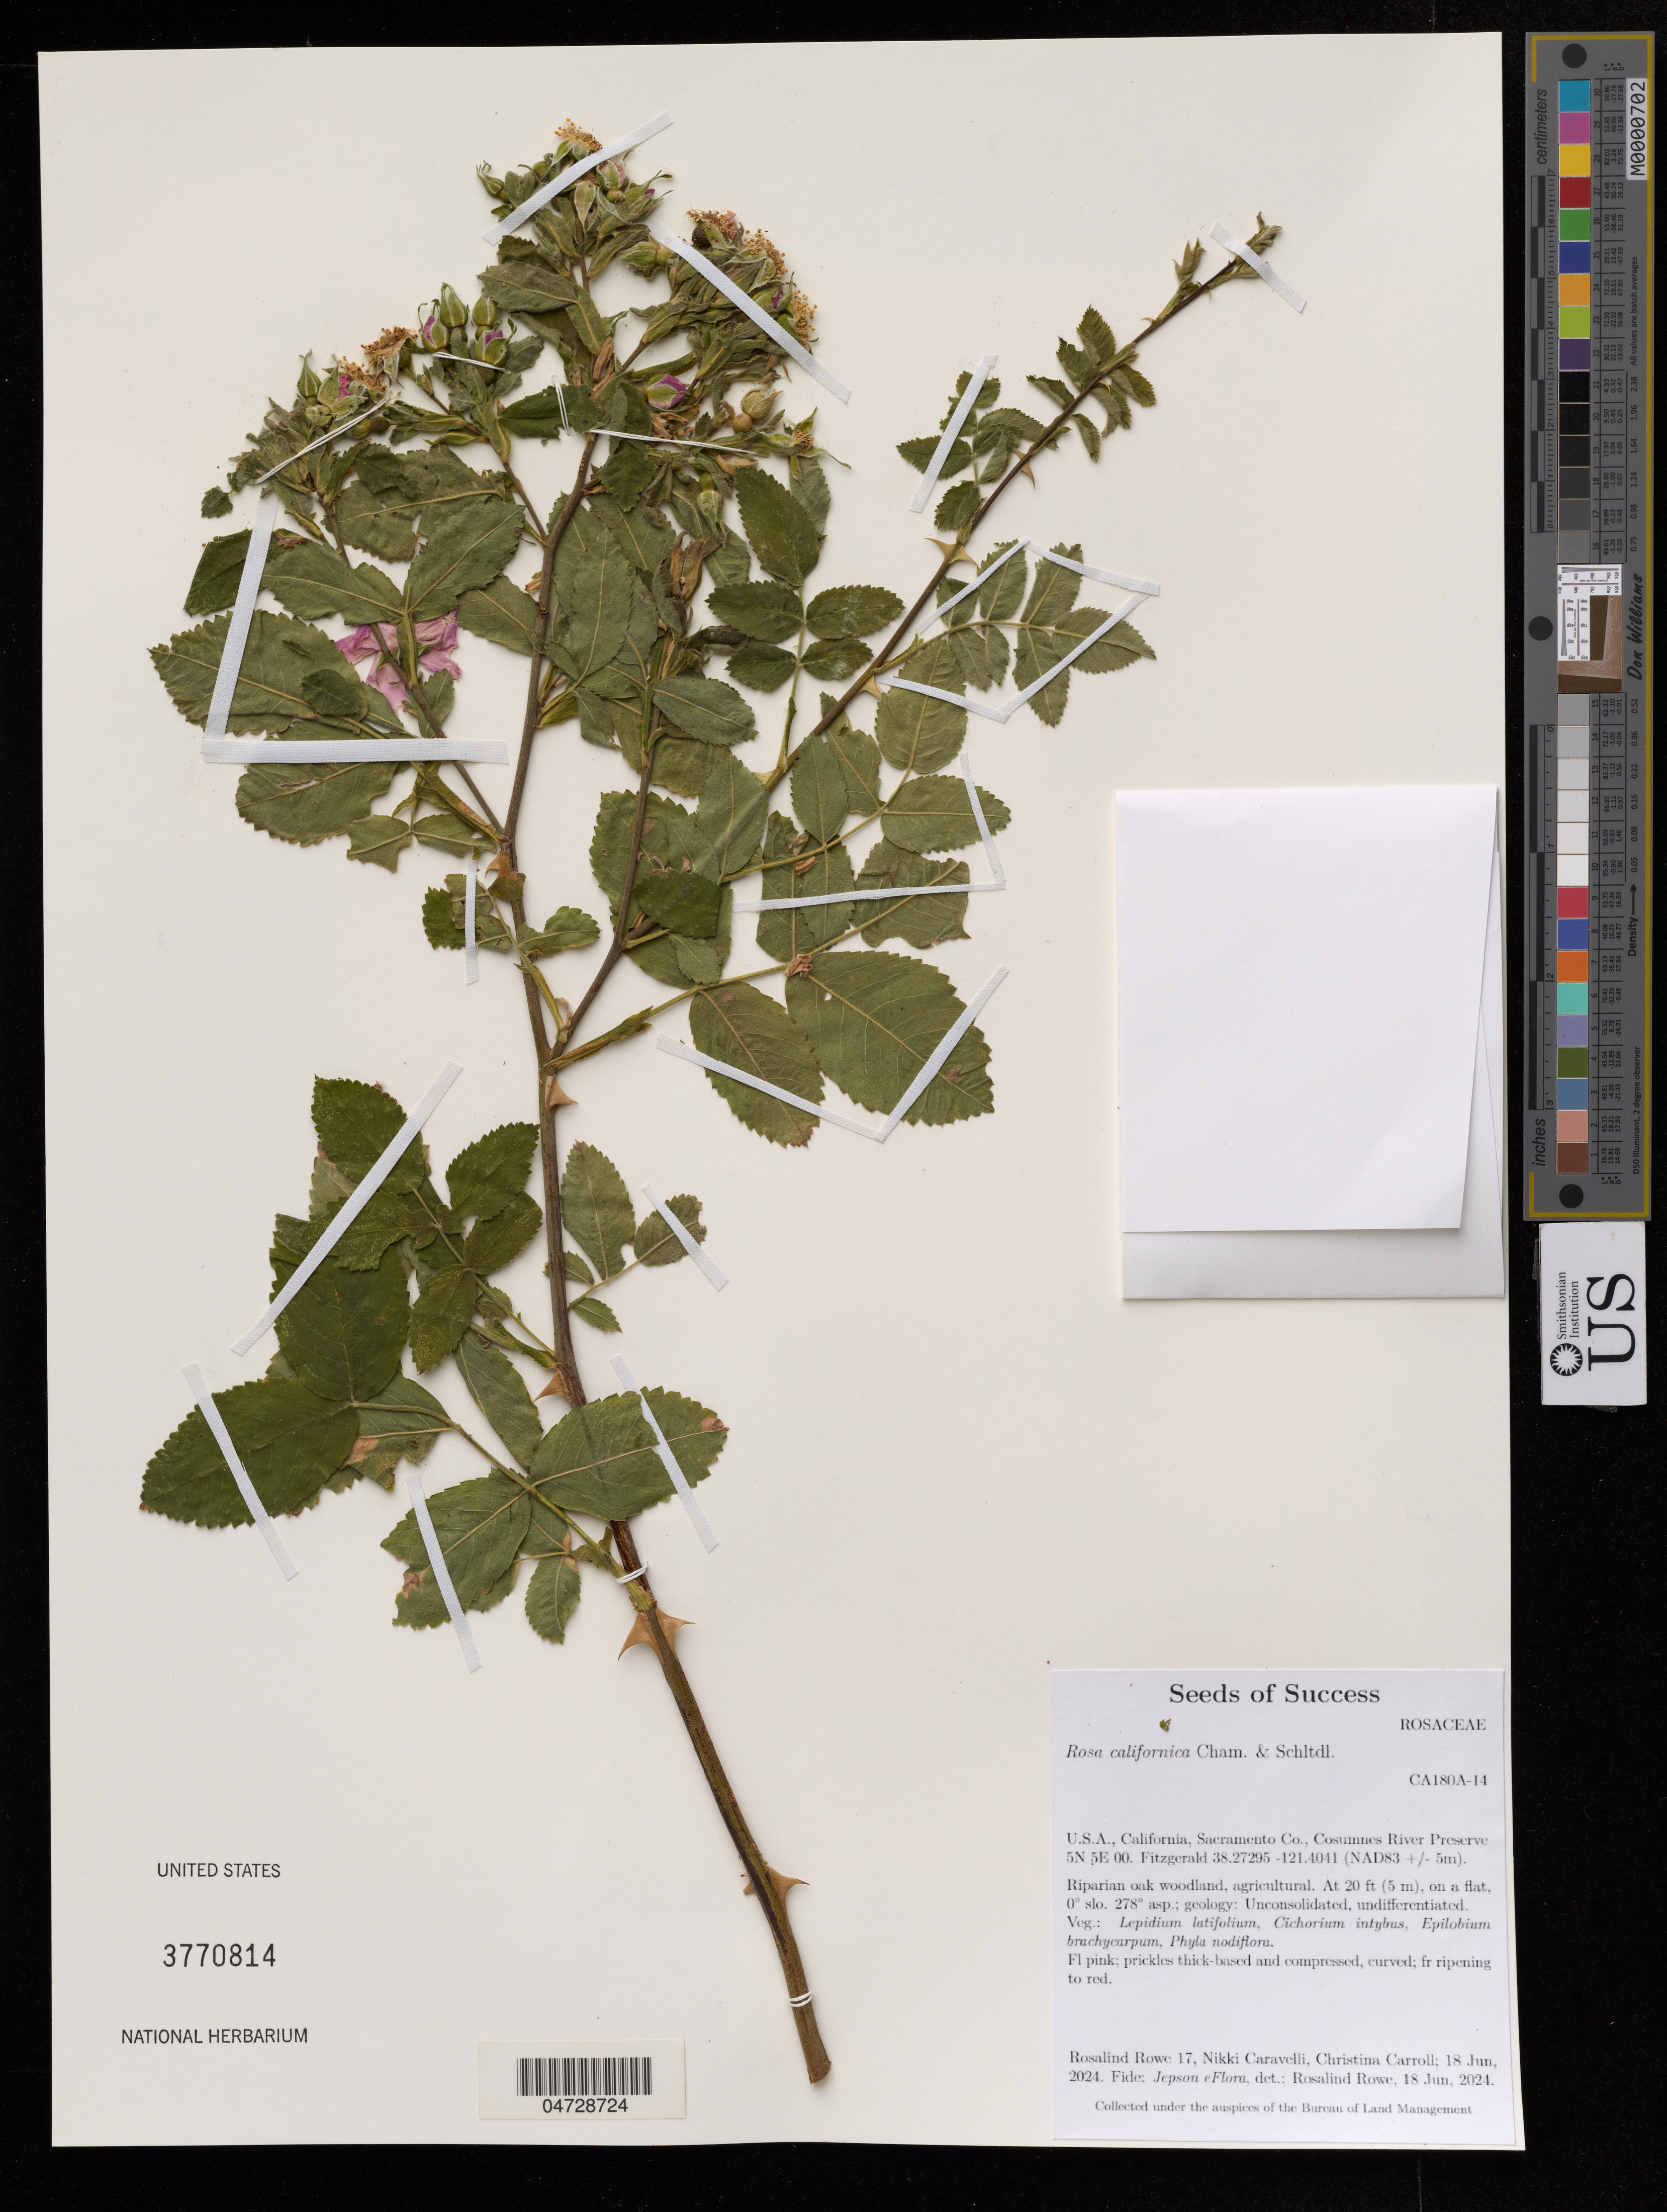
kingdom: Plantae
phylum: Tracheophyta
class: Magnoliopsida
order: Rosales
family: Rosaceae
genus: Rosa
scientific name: Rosa californica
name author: Cham. & Schltdl.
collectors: R. Rowe, N. Caravelli & C. Carroll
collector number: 17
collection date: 2024-06-18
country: United States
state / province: California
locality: Sacramento Co., Cosumnes River Preserve.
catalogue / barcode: US 3770814